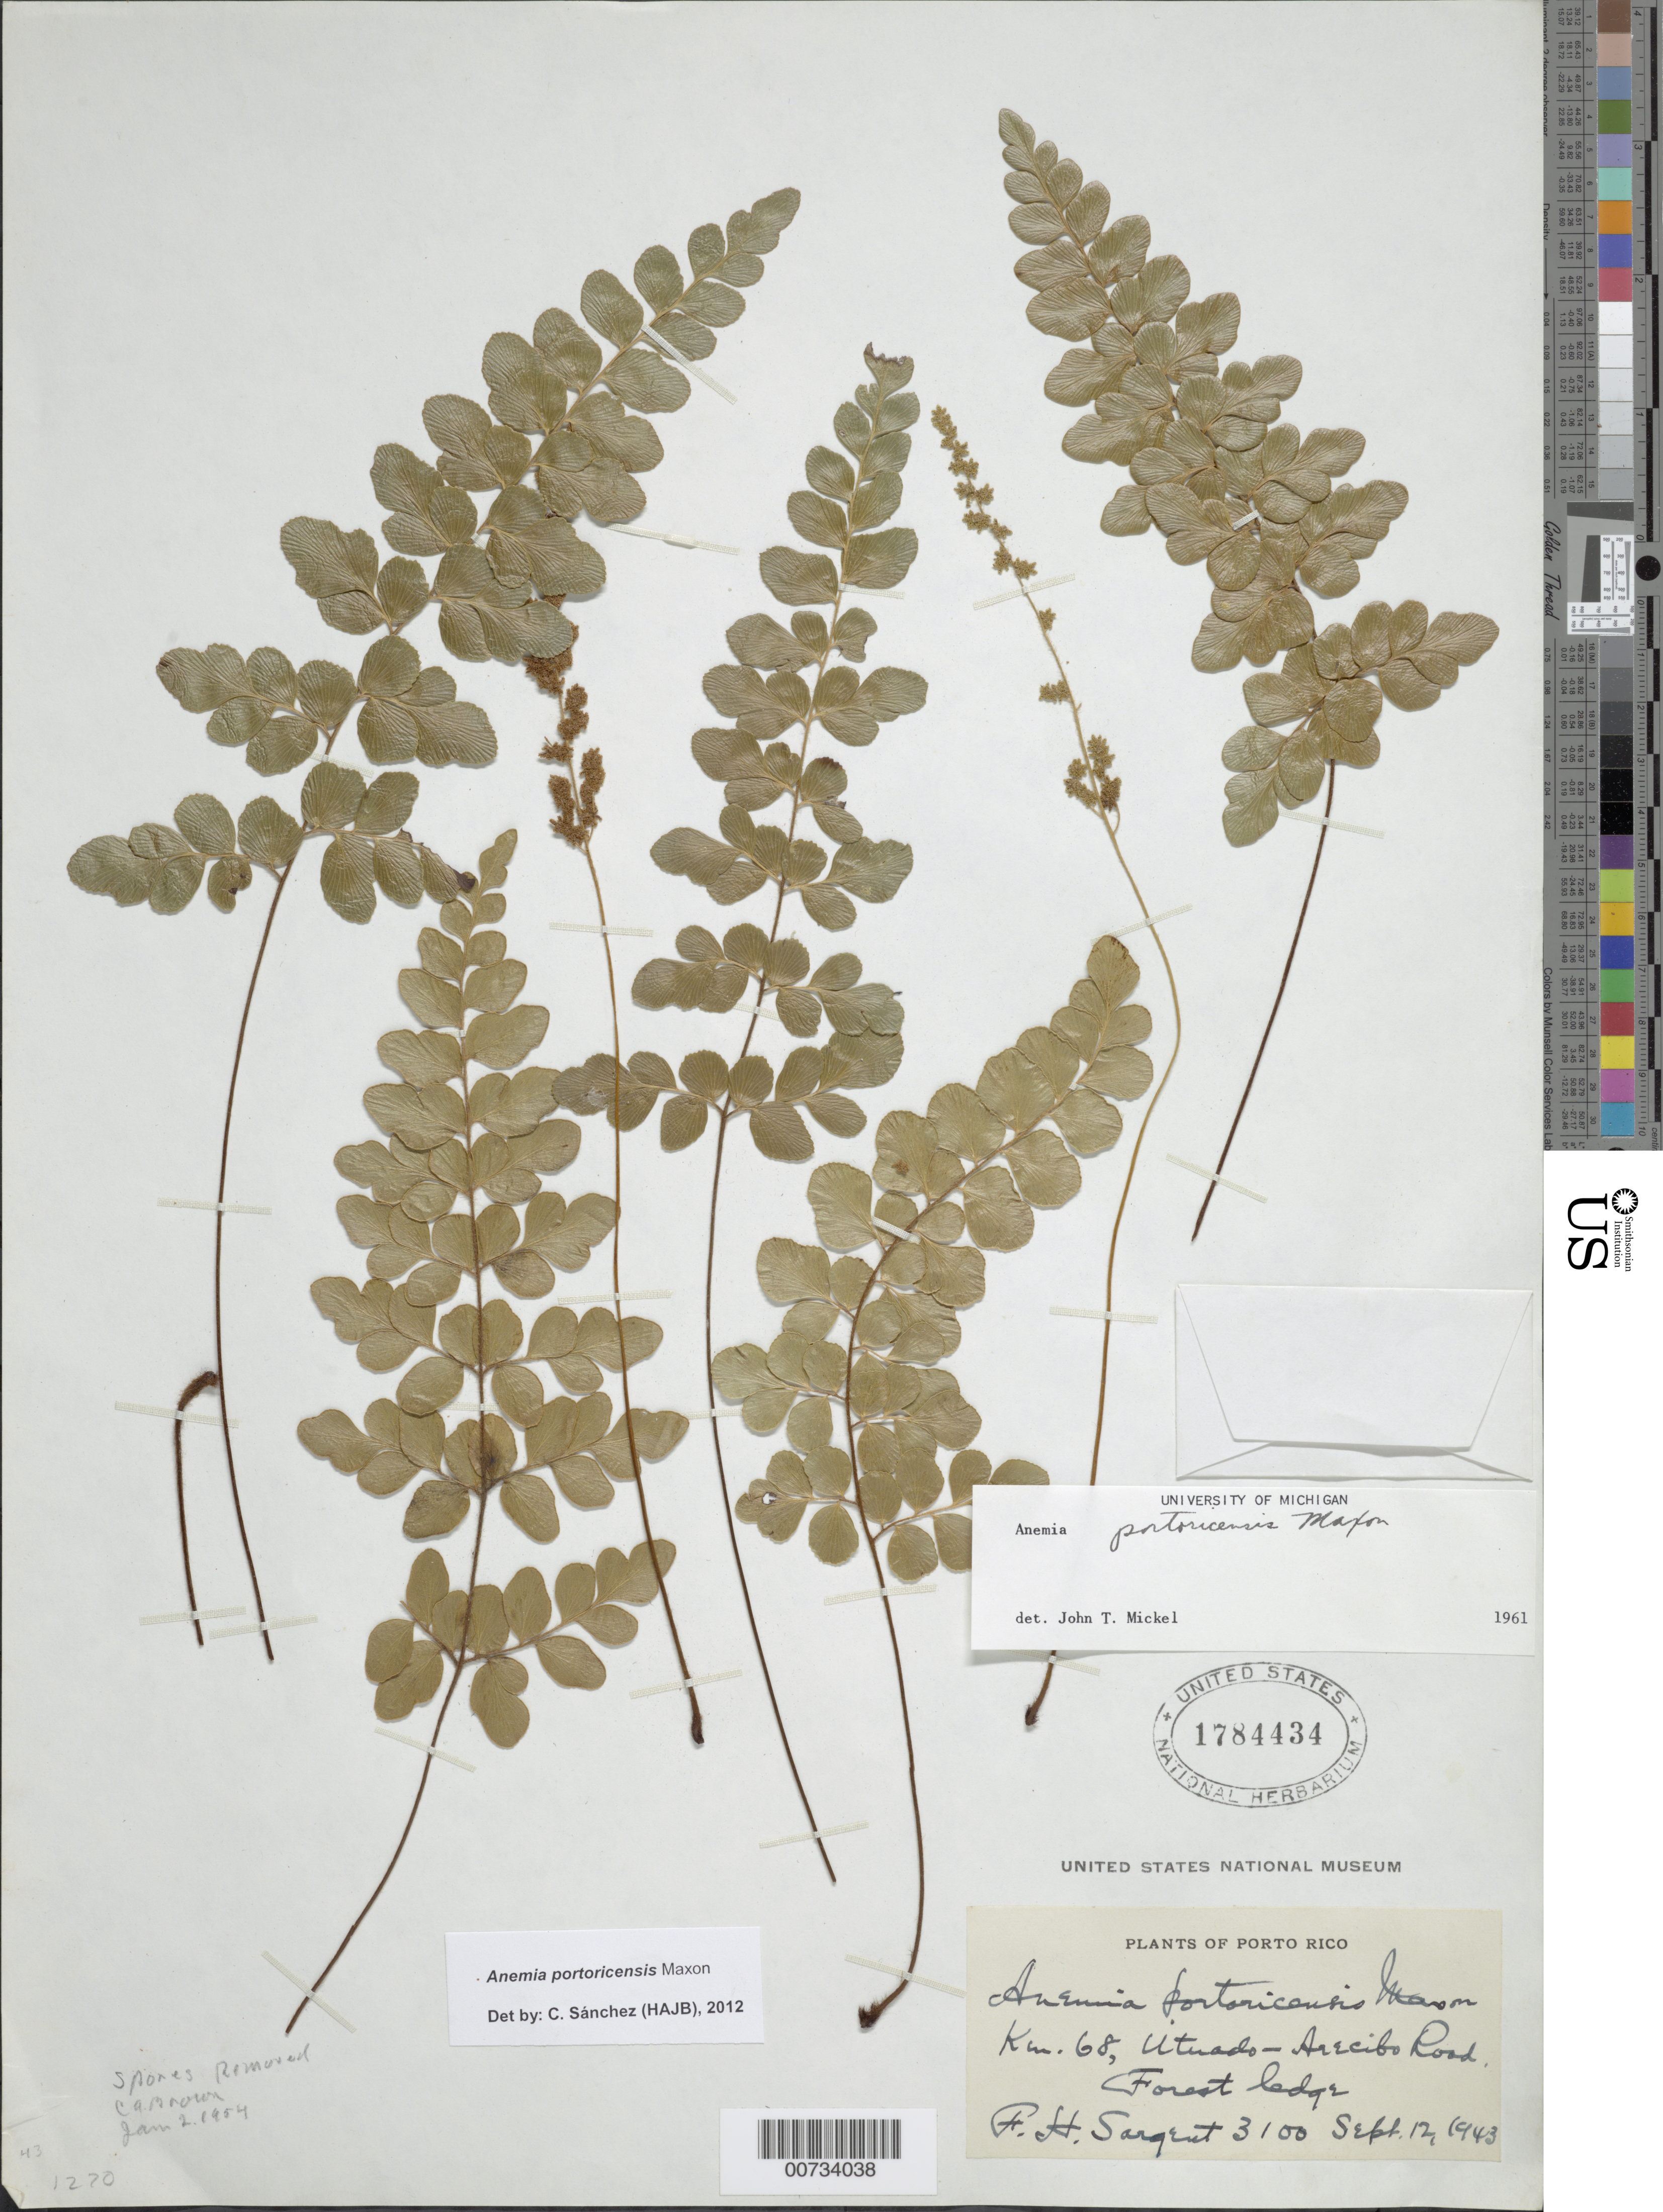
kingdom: Plantae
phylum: Tracheophyta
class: Polypodiopsida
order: Schizaeales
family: Anemiaceae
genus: Anemia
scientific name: Anemia portoricensis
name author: Maxon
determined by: Mickel, J. T., (NY), New York Botanical Garden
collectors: F. H. Sargent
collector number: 3100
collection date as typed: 12 Sep 1943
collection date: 1943-09-12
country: Puerto Rico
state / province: Arecibo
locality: Utuado-Arecibo Road, km 68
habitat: Forest ledge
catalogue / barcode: US 1784434